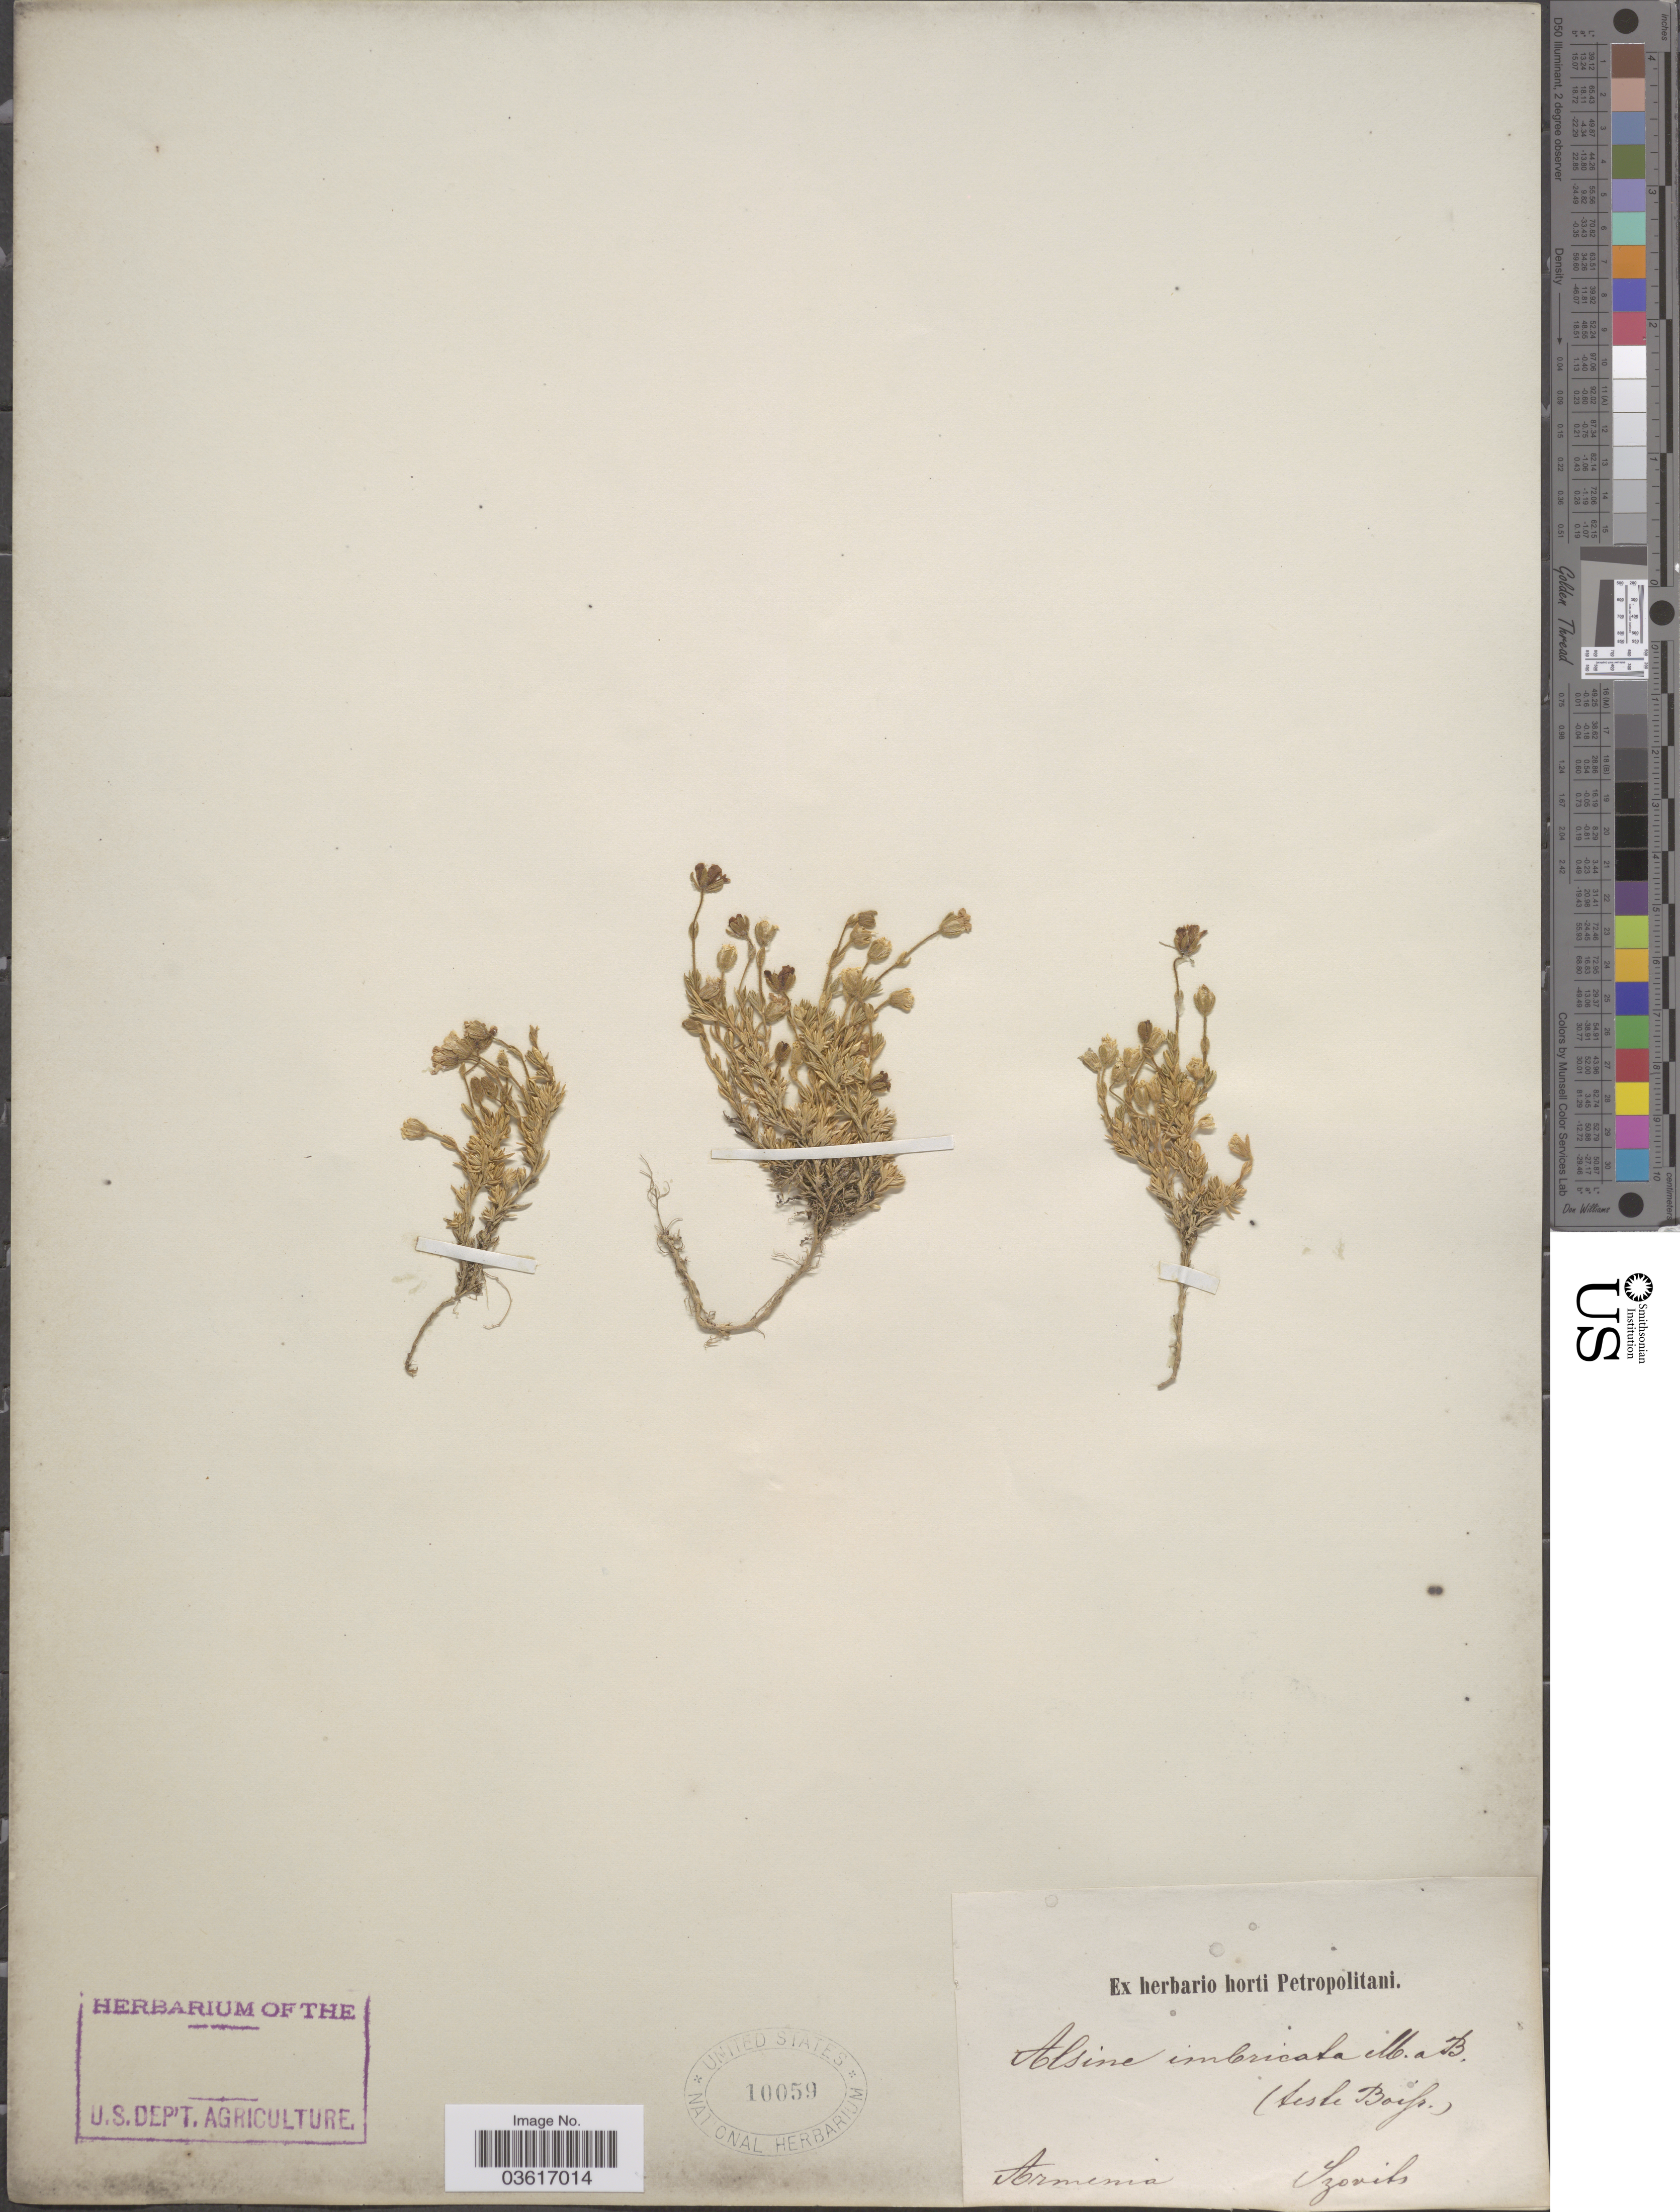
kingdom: Plantae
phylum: Tracheophyta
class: Magnoliopsida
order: Caryophyllales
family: Caryophyllaceae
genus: Pseudocherleria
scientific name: Pseudocherleria imbricata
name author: (C.A. Mey.) Dillenb. & Kadereit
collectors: Szovits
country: Armenia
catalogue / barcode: US 10059